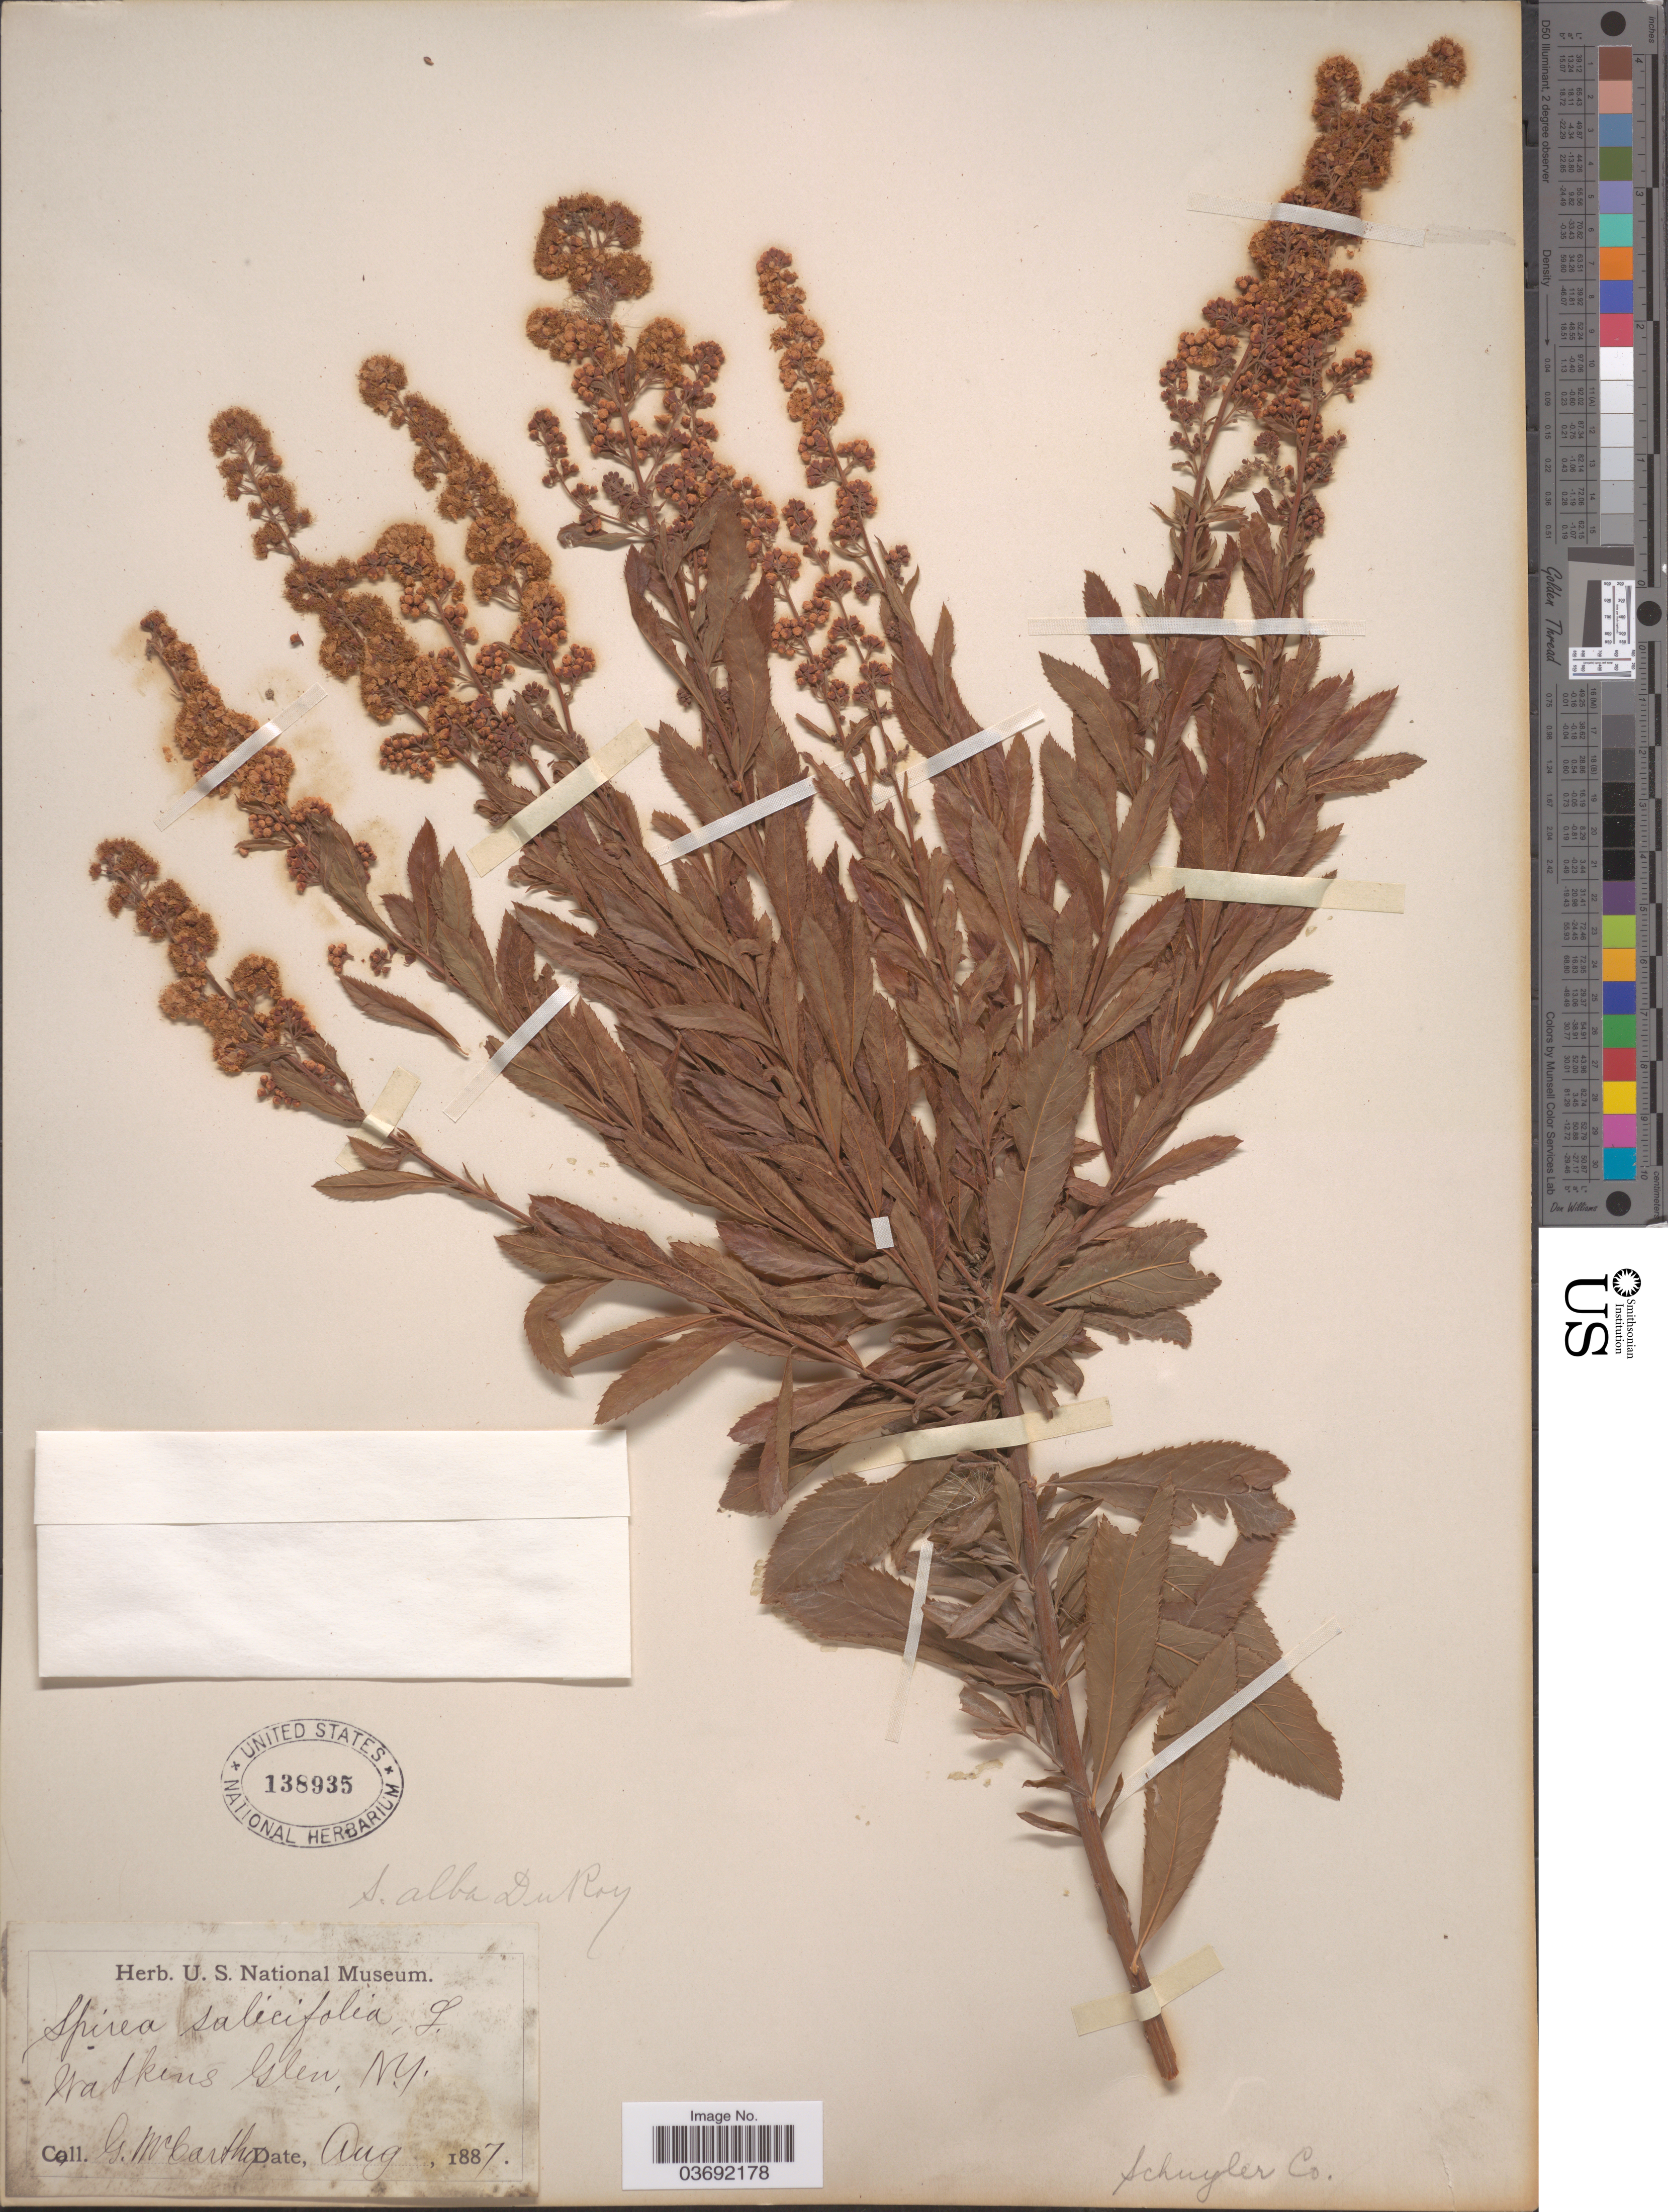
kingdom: Plantae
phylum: Tracheophyta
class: Magnoliopsida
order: Rosales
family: Rosaceae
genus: Spiraea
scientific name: Spiraea alba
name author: Du Roi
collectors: G. McCarthy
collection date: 1887-08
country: United States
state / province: New York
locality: Watkins Glen. Schuyler Co.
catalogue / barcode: US 138935